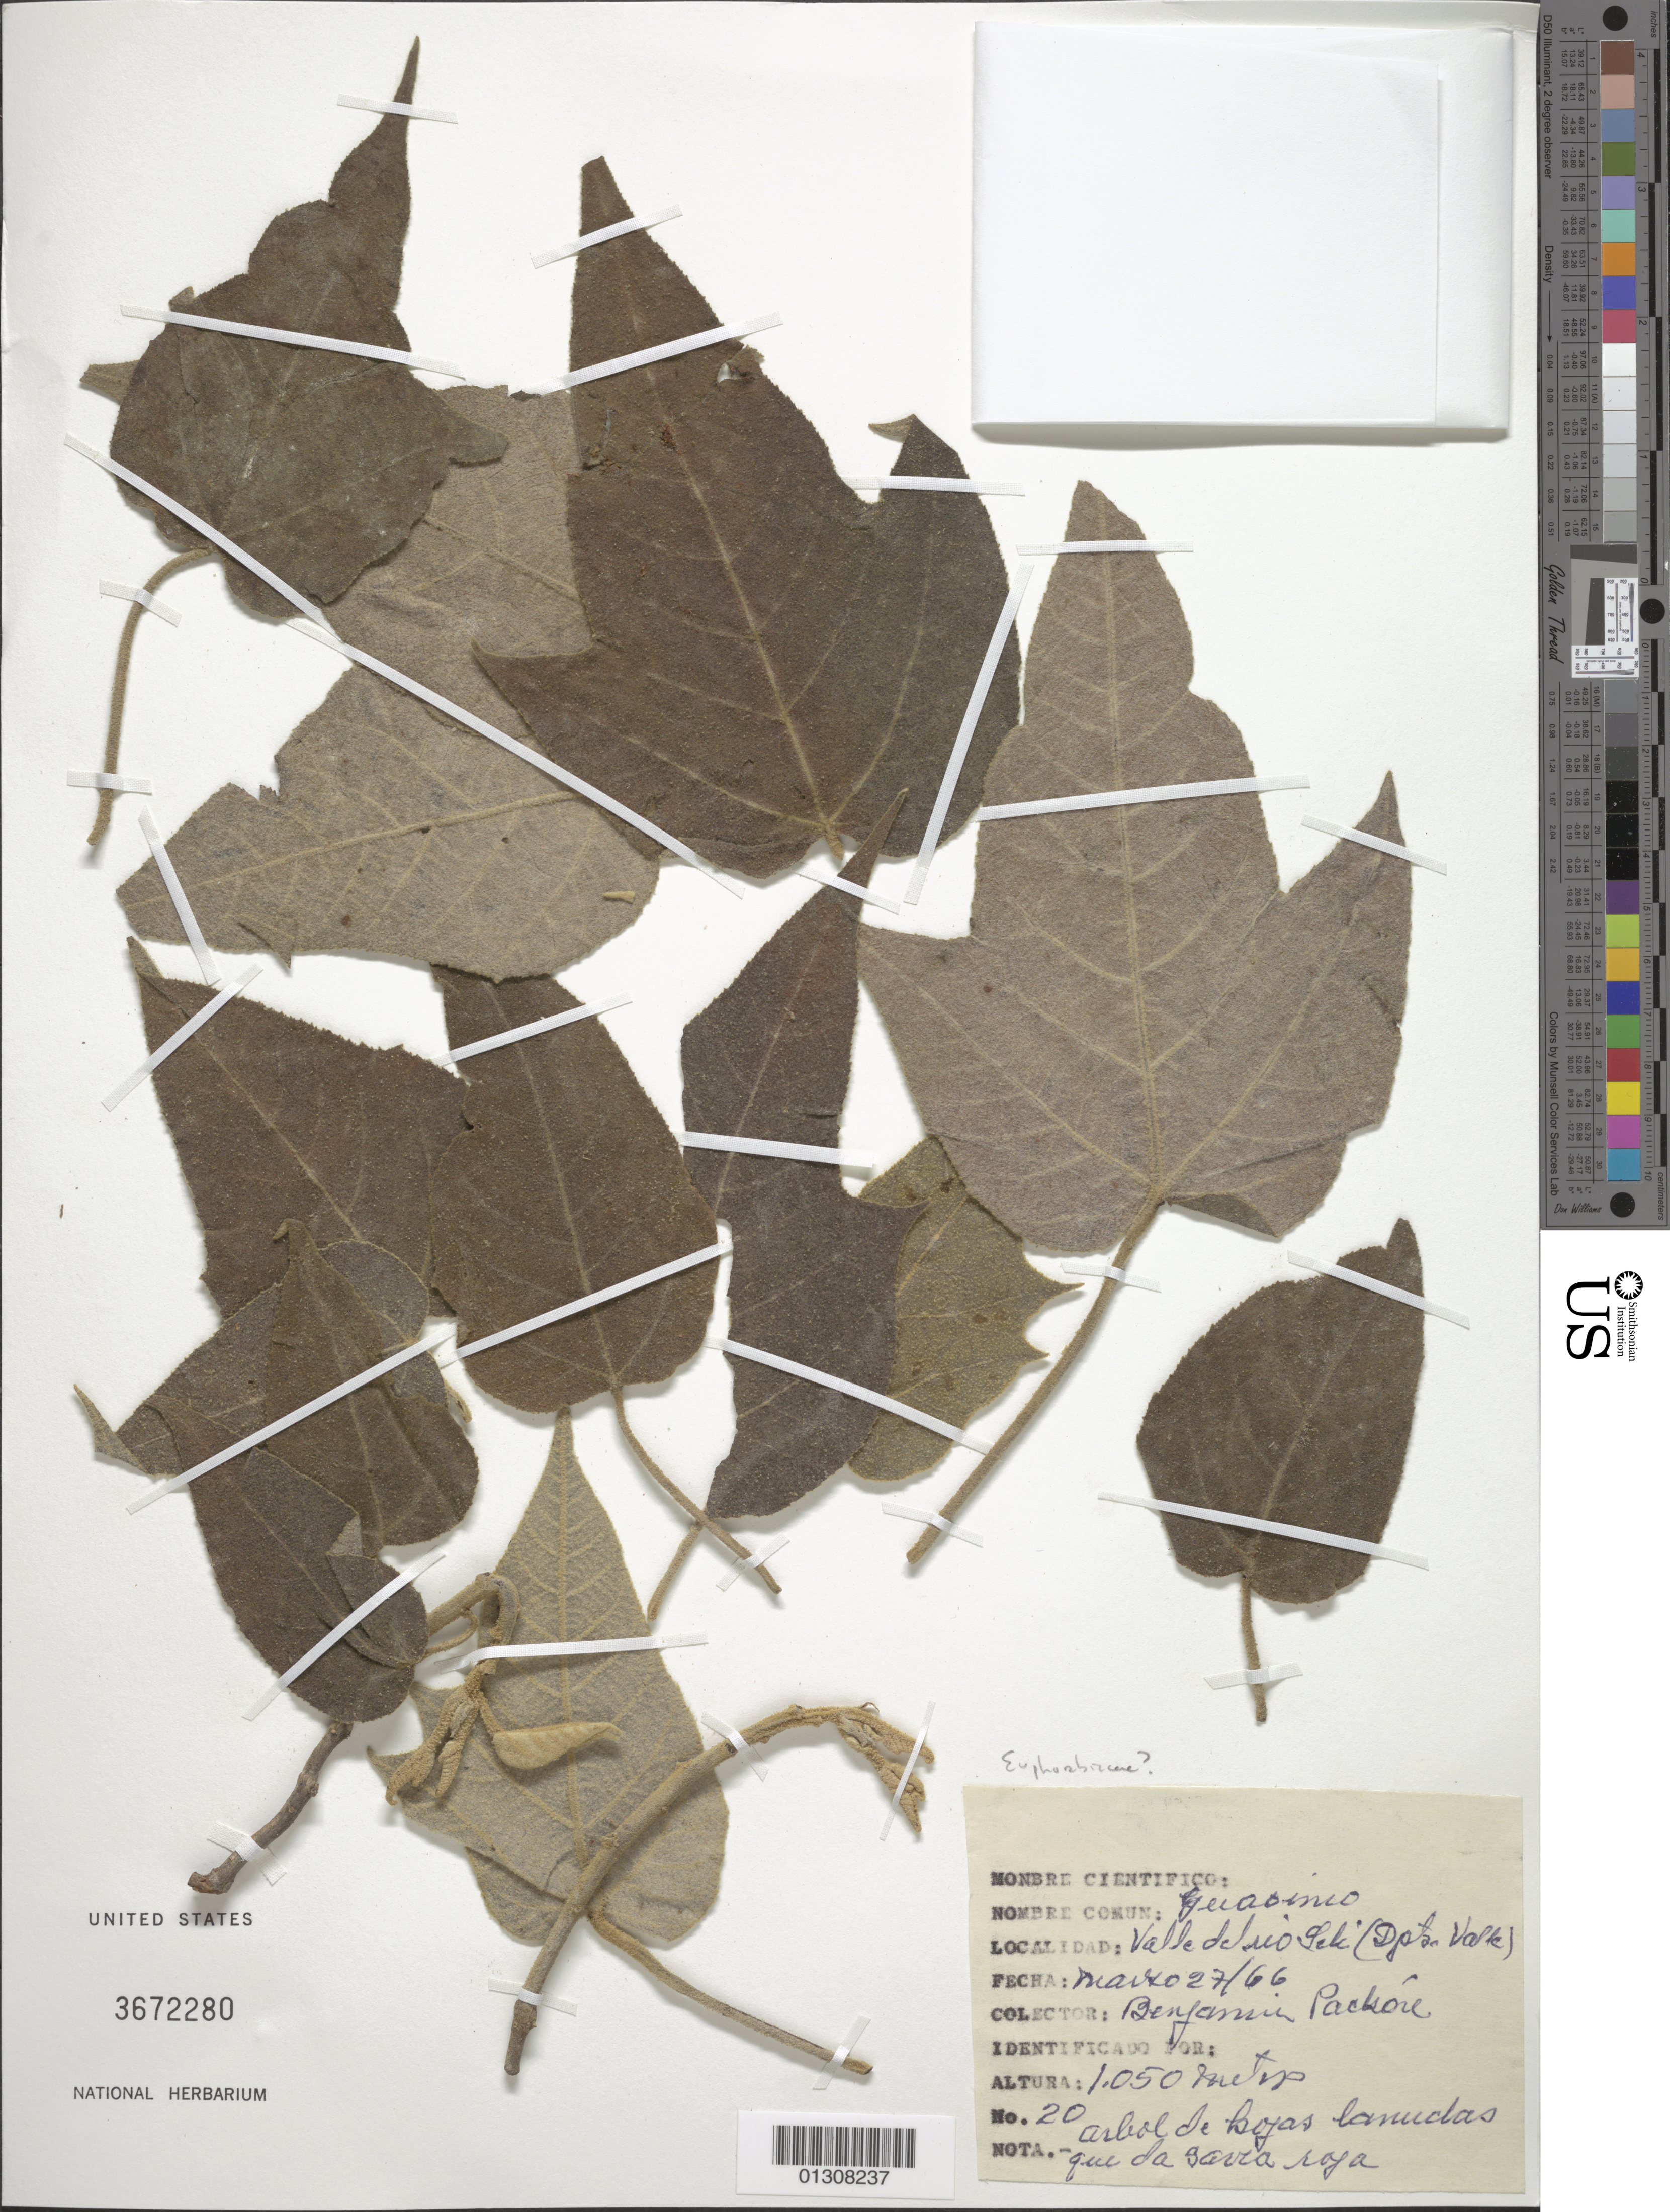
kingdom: Plantae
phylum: Tracheophyta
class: Magnoliopsida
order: Malpighiales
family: Euphorbiaceae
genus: Croton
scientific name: Croton sp.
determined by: Ávila, F. A.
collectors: B. Packón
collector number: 20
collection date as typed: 27 Mar 1966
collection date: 1966-03-27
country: Colombia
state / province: Valle del Cauca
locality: Valle del rio Lili [interpreted], Dpta. Valle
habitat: Tree.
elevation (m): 1050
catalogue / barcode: US 3672280